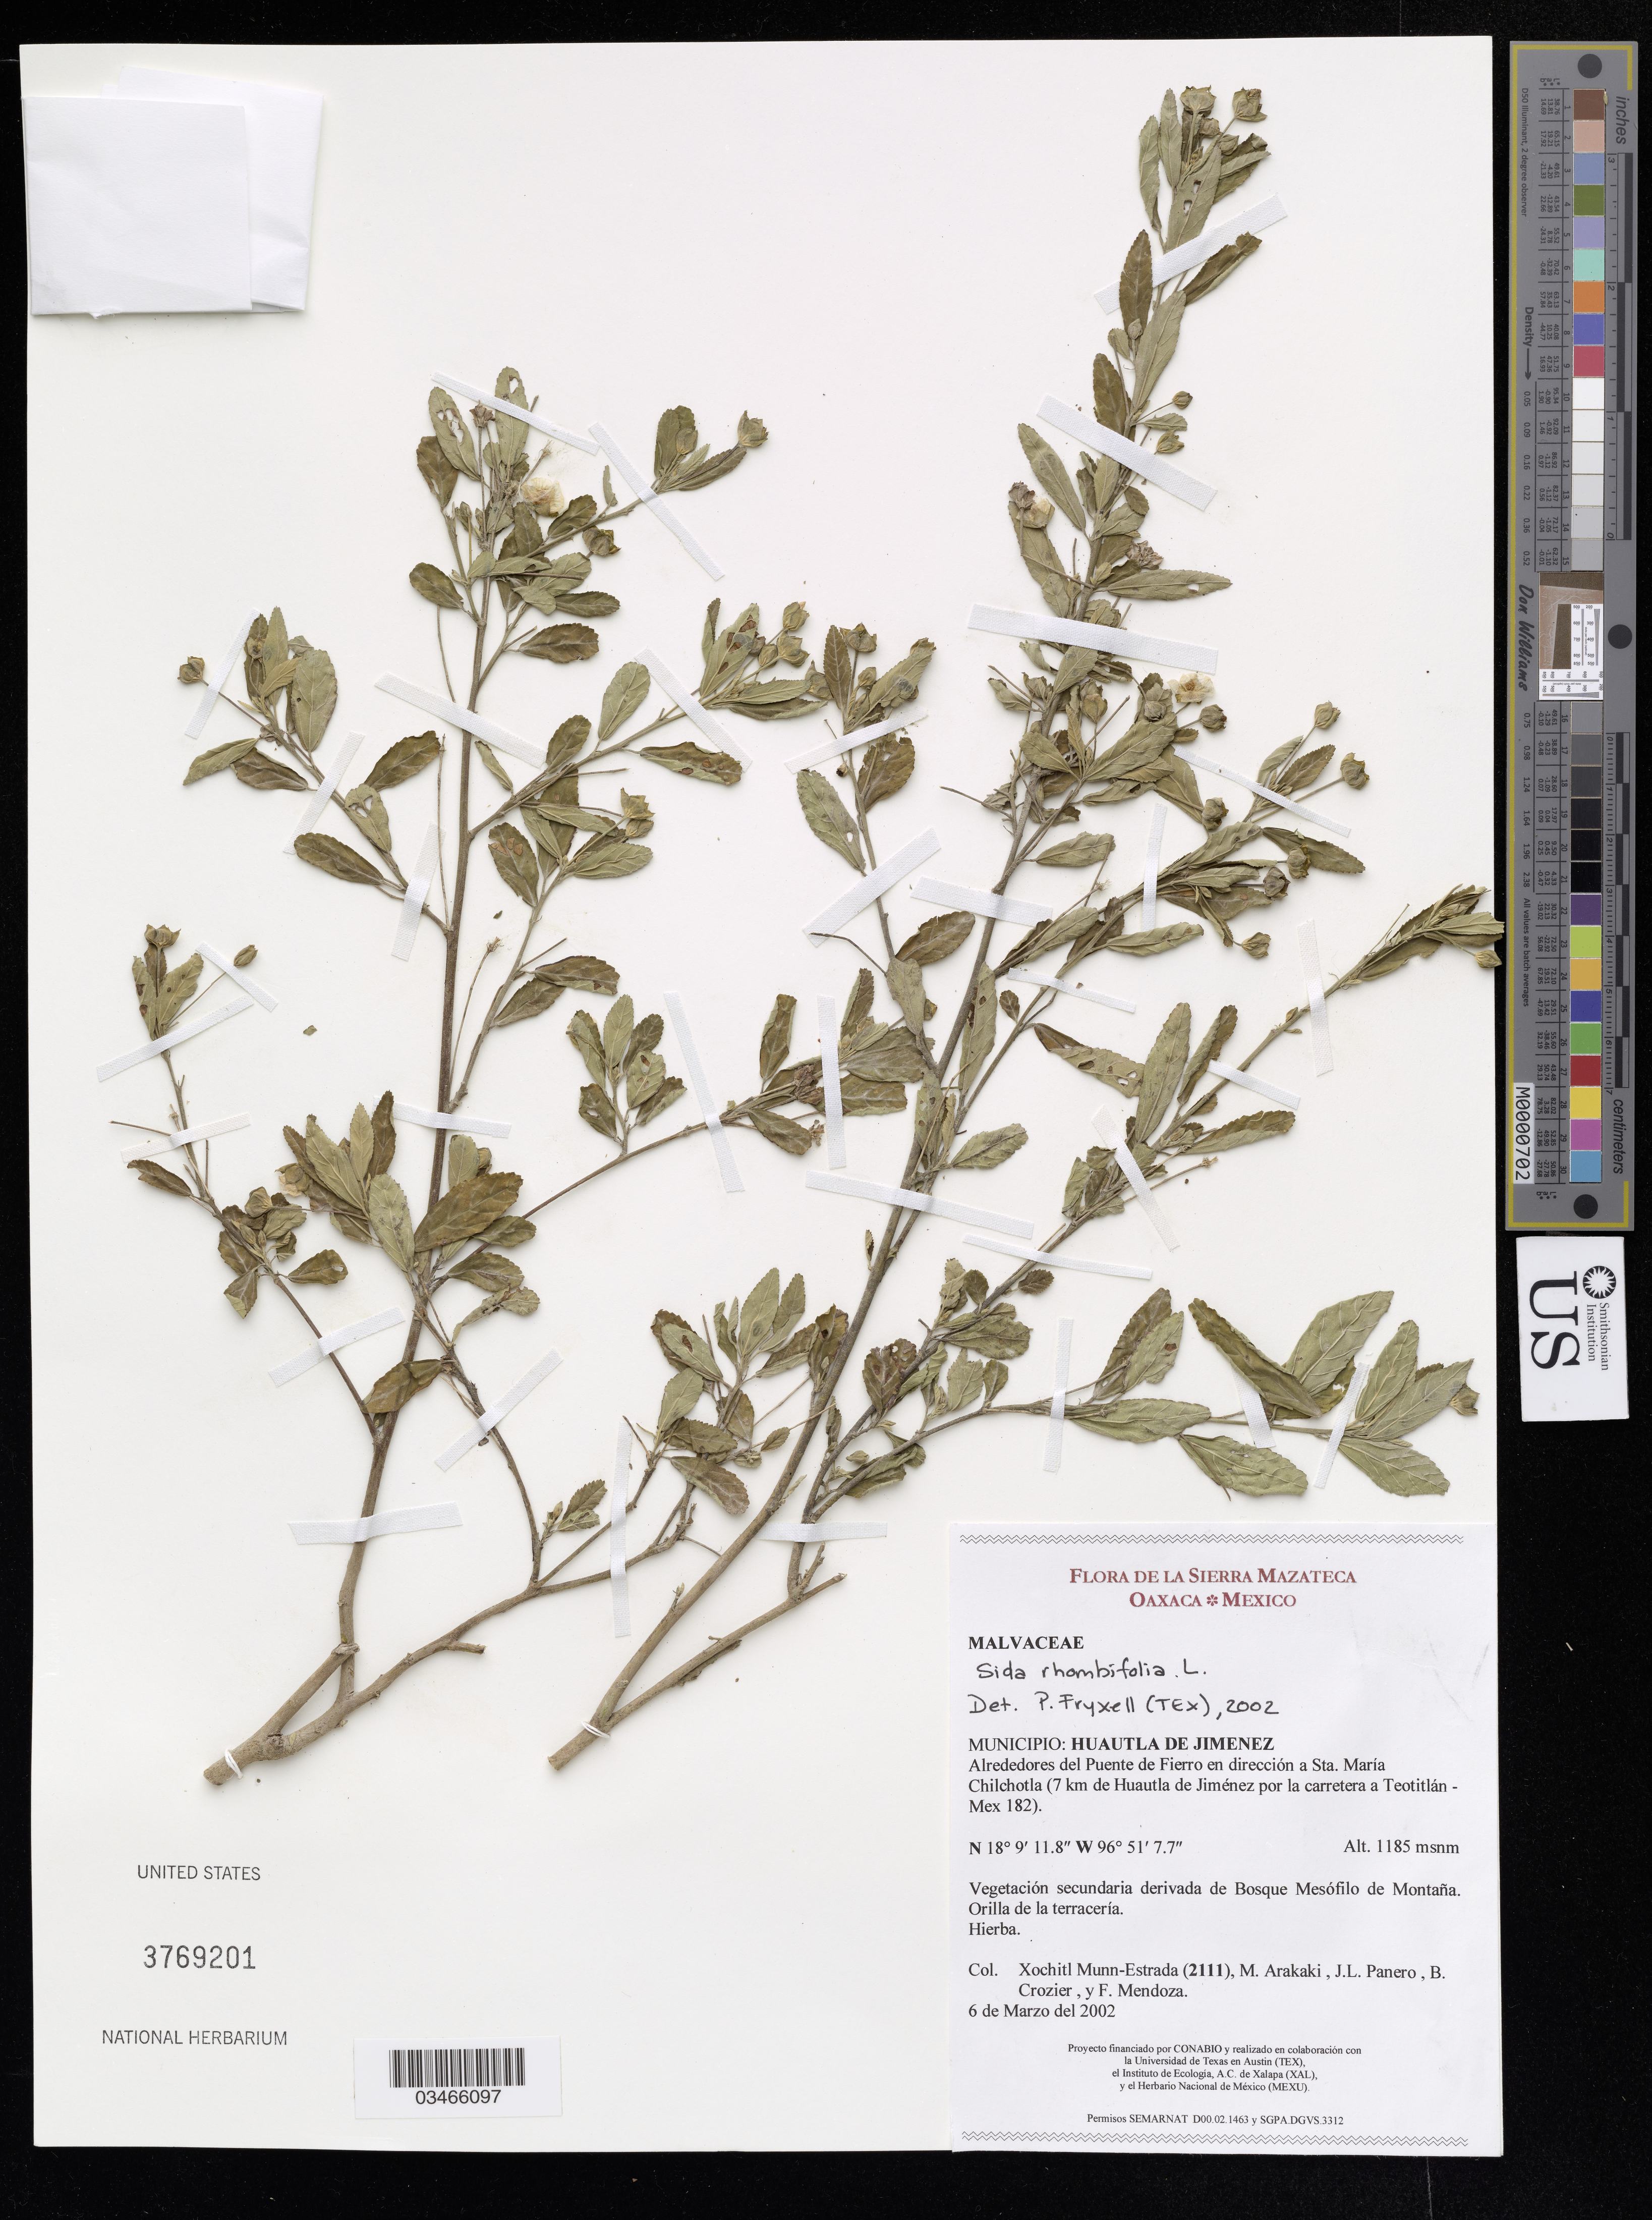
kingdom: Plantae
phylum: Tracheophyta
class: Magnoliopsida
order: Malvales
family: Malvaceae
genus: Sida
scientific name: Sida rhombifolia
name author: L.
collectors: X. Munn-Estrada, M. Arakaki, J. L. Panero & B. Crozier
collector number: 2111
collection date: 2002-03-06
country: Mexico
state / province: Oaxaca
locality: Sierra Mazateca, Huautla de Jiminez, Alrededores del Puente de Fierro en dirección a Sta. María Chilchotla (7 km de Huautla de Jiménez por la carretera a Teotitlán - Mex 182)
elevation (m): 1185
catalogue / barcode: US 3769201